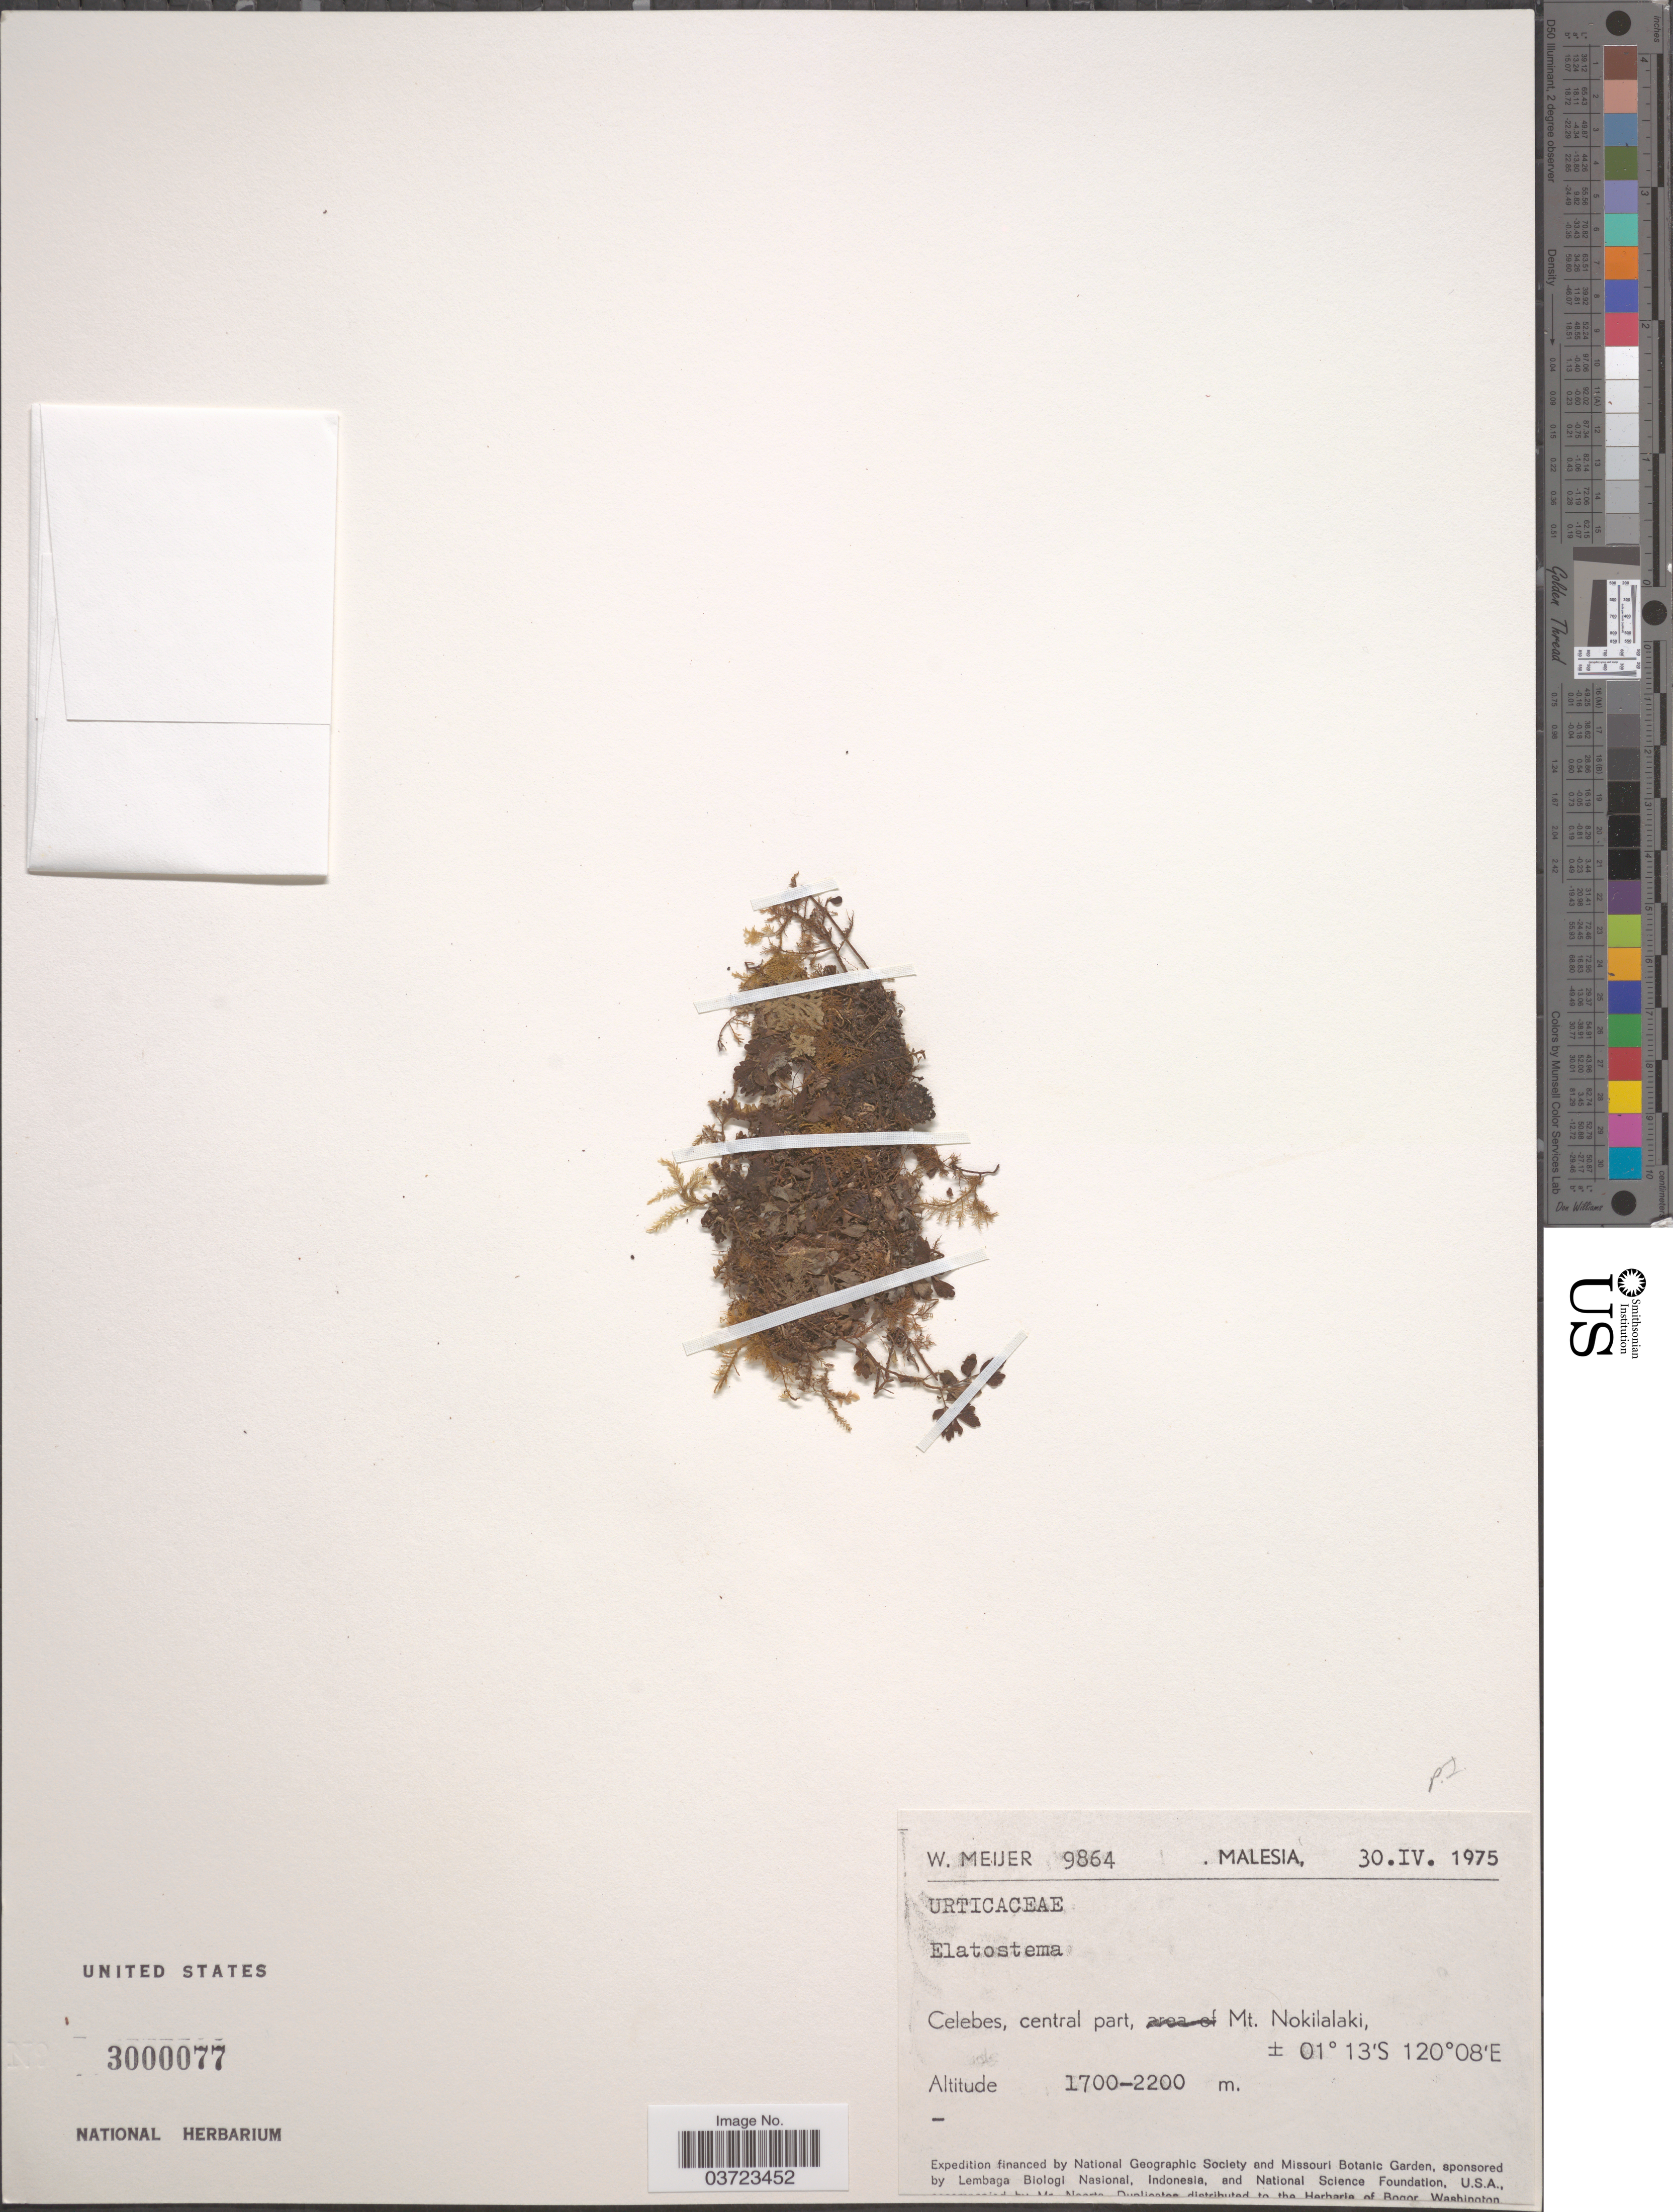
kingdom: Plantae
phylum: Tracheophyta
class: Magnoliopsida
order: Rosales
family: Urticaceae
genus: Elatostema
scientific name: Elatostema sp.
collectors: W. Meijer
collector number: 9864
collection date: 1975-04-30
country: Malaysia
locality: Celebes, central part, Mt. Nokilalaki.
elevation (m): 1700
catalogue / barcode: US 3000077